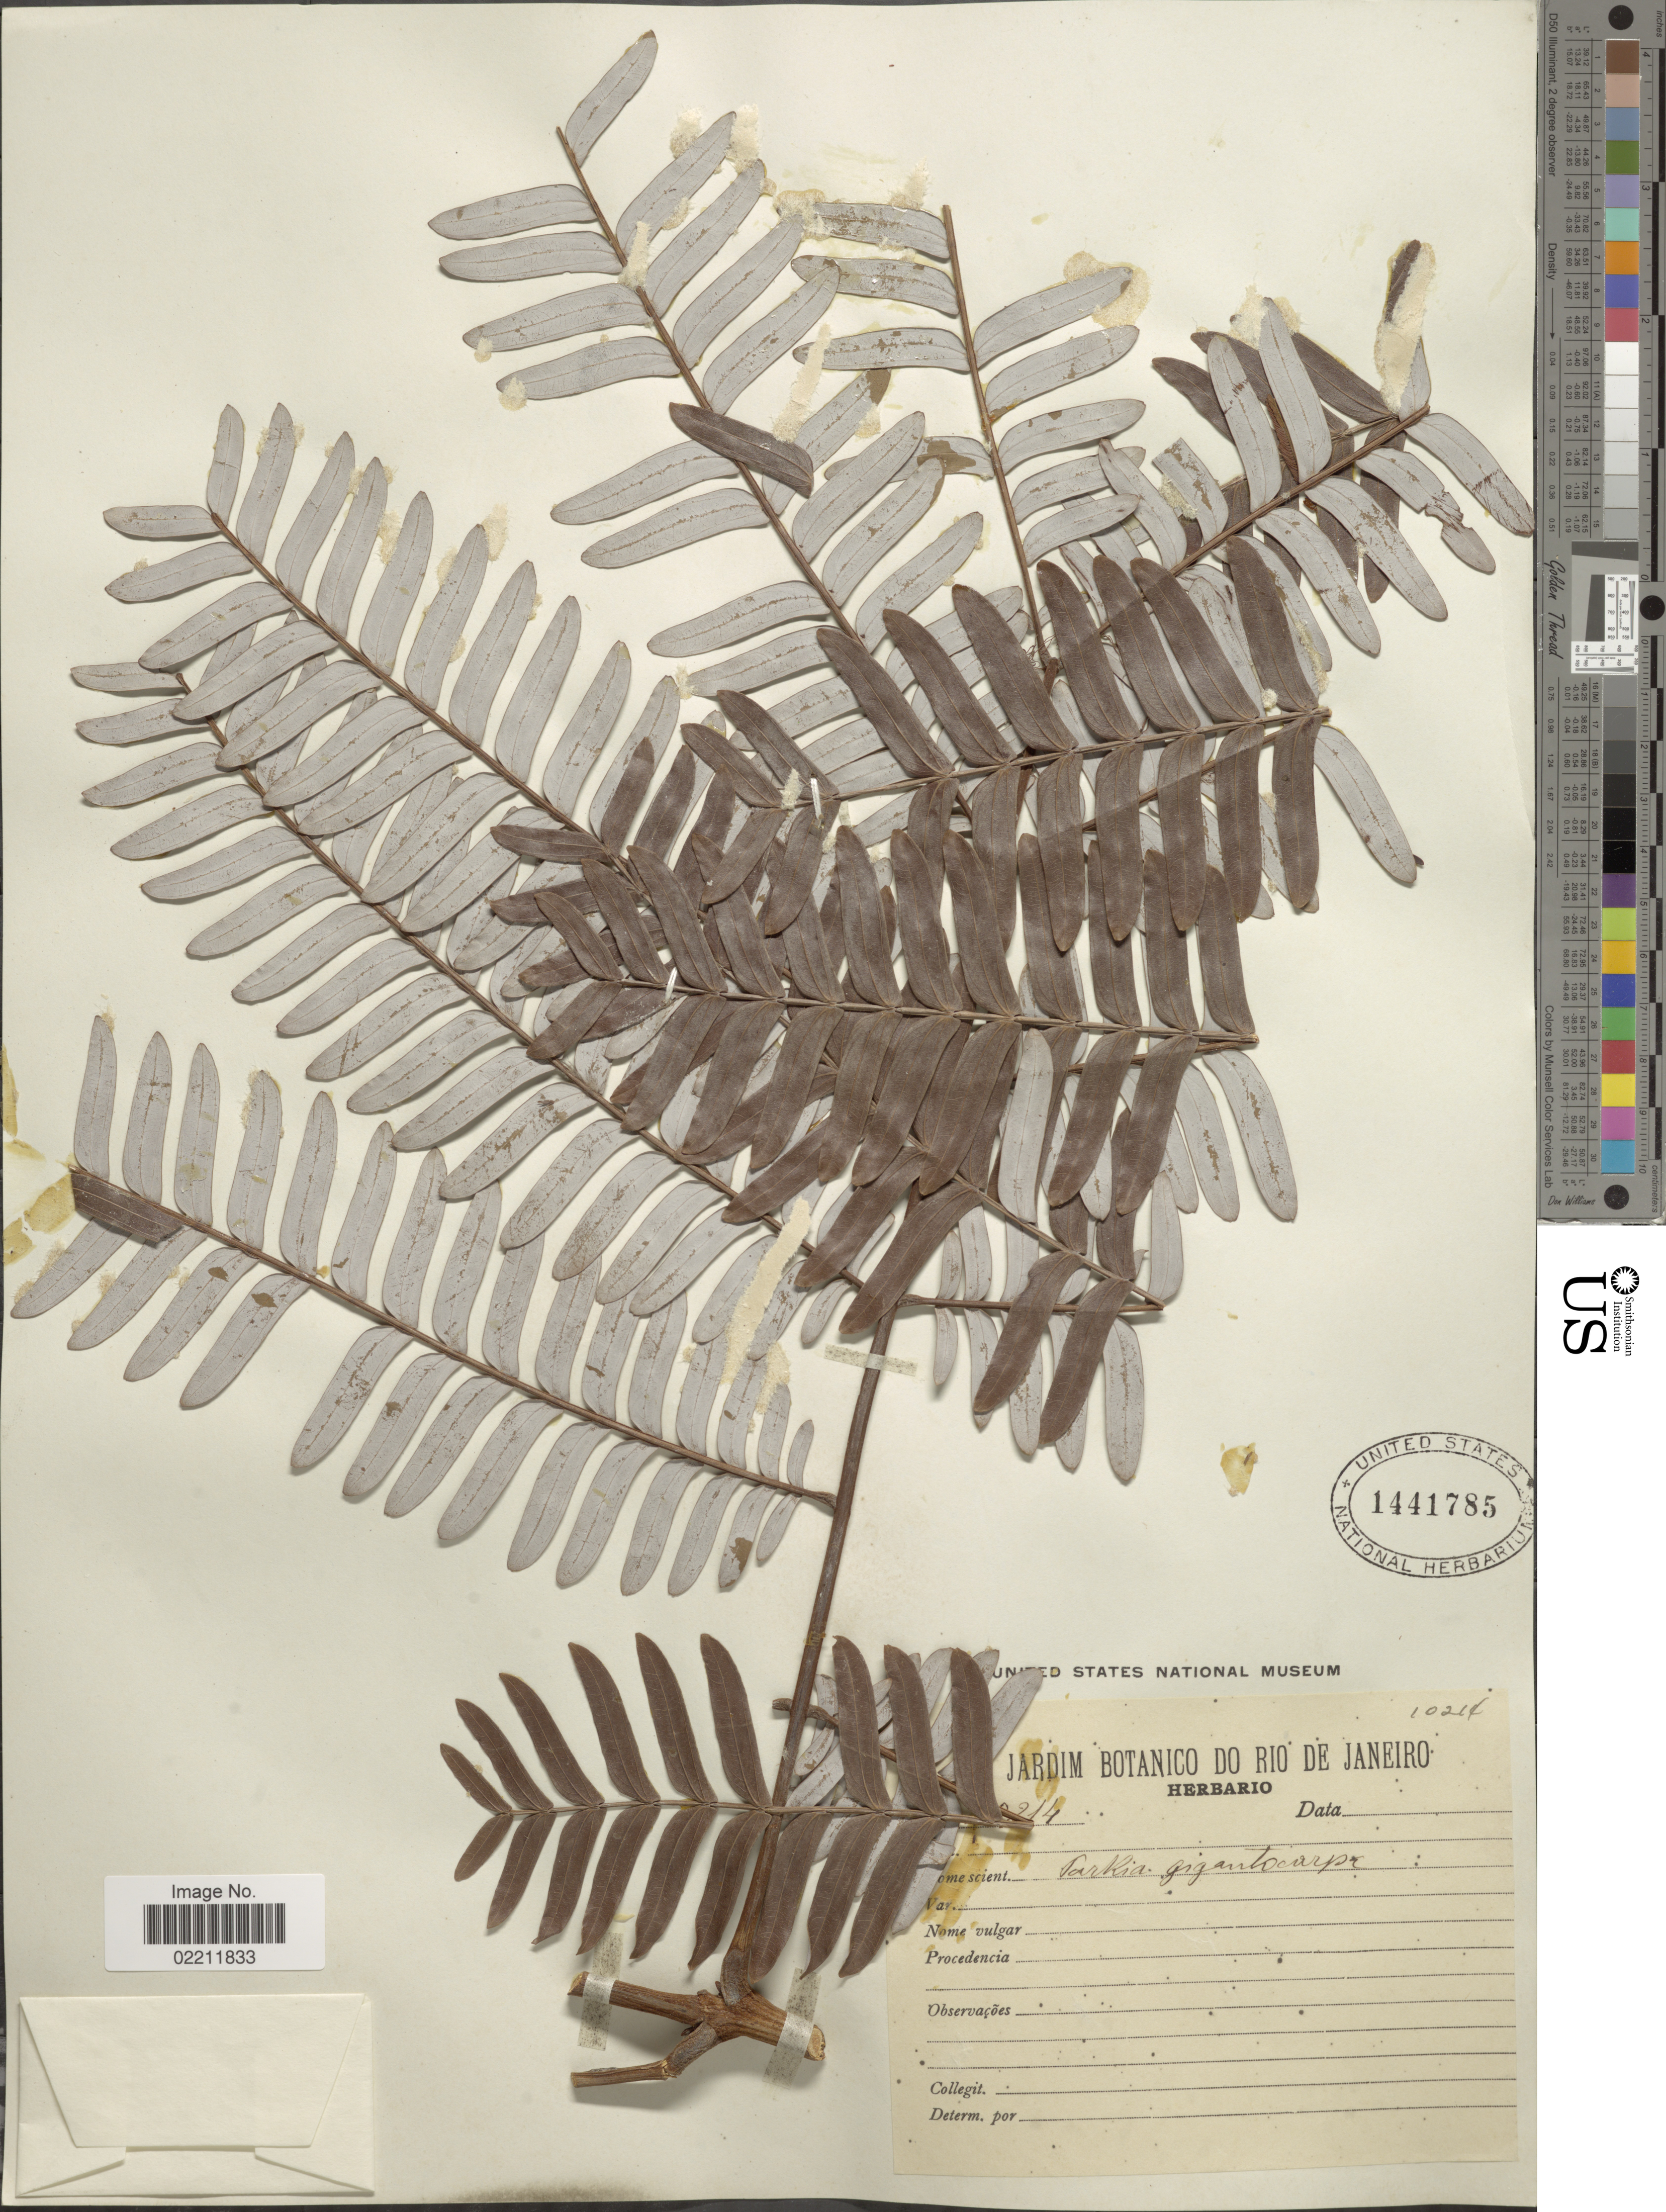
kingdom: Plantae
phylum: Tracheophyta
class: Magnoliopsida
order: Fabales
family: Fabaceae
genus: Parkia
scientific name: Parkia gigantocarpa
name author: Ducke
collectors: Jardim Botanico do Rio de Janeiro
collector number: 10214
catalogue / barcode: US 1441785